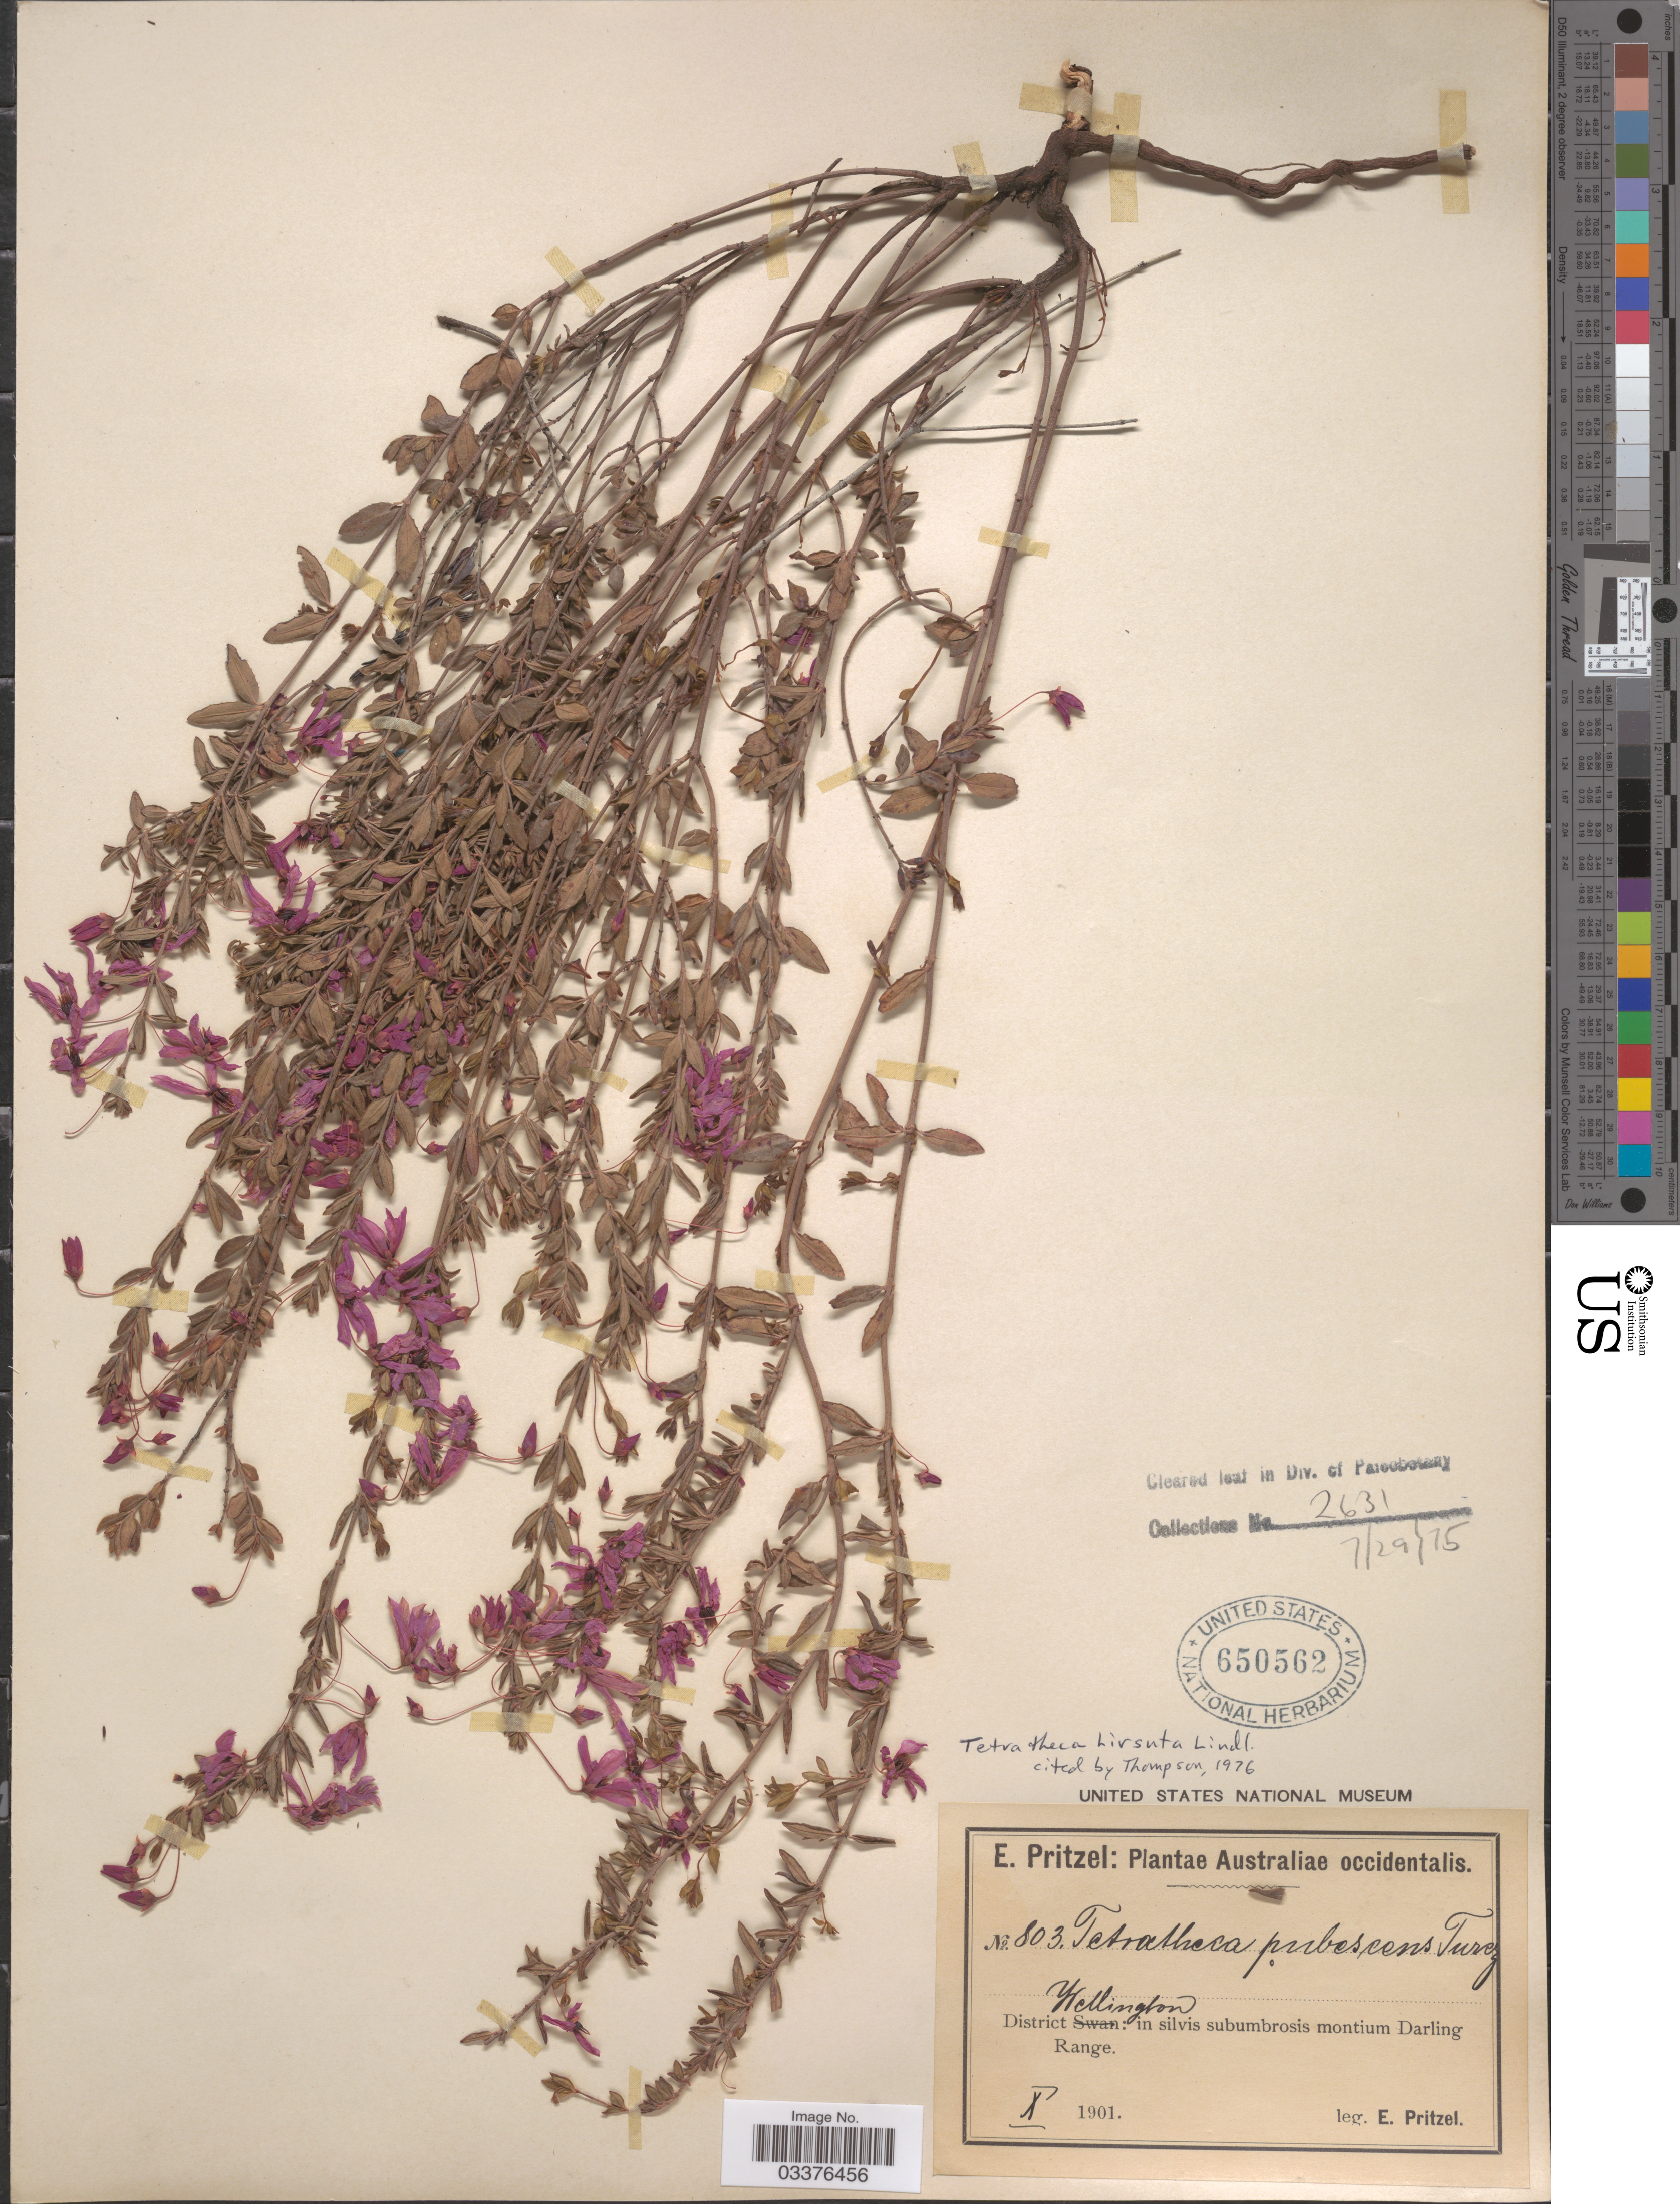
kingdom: Plantae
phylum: Tracheophyta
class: Magnoliopsida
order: Oxalidales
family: Elaeocarpaceae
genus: Tetratheca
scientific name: Tetratheca hirsuta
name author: Lindl.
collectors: E. G. Pritzel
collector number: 803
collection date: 1901-10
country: Australia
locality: Australiae occidentalis. District Wellington: in silvis subumbrosis montium Darling Range.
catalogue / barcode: US 650562